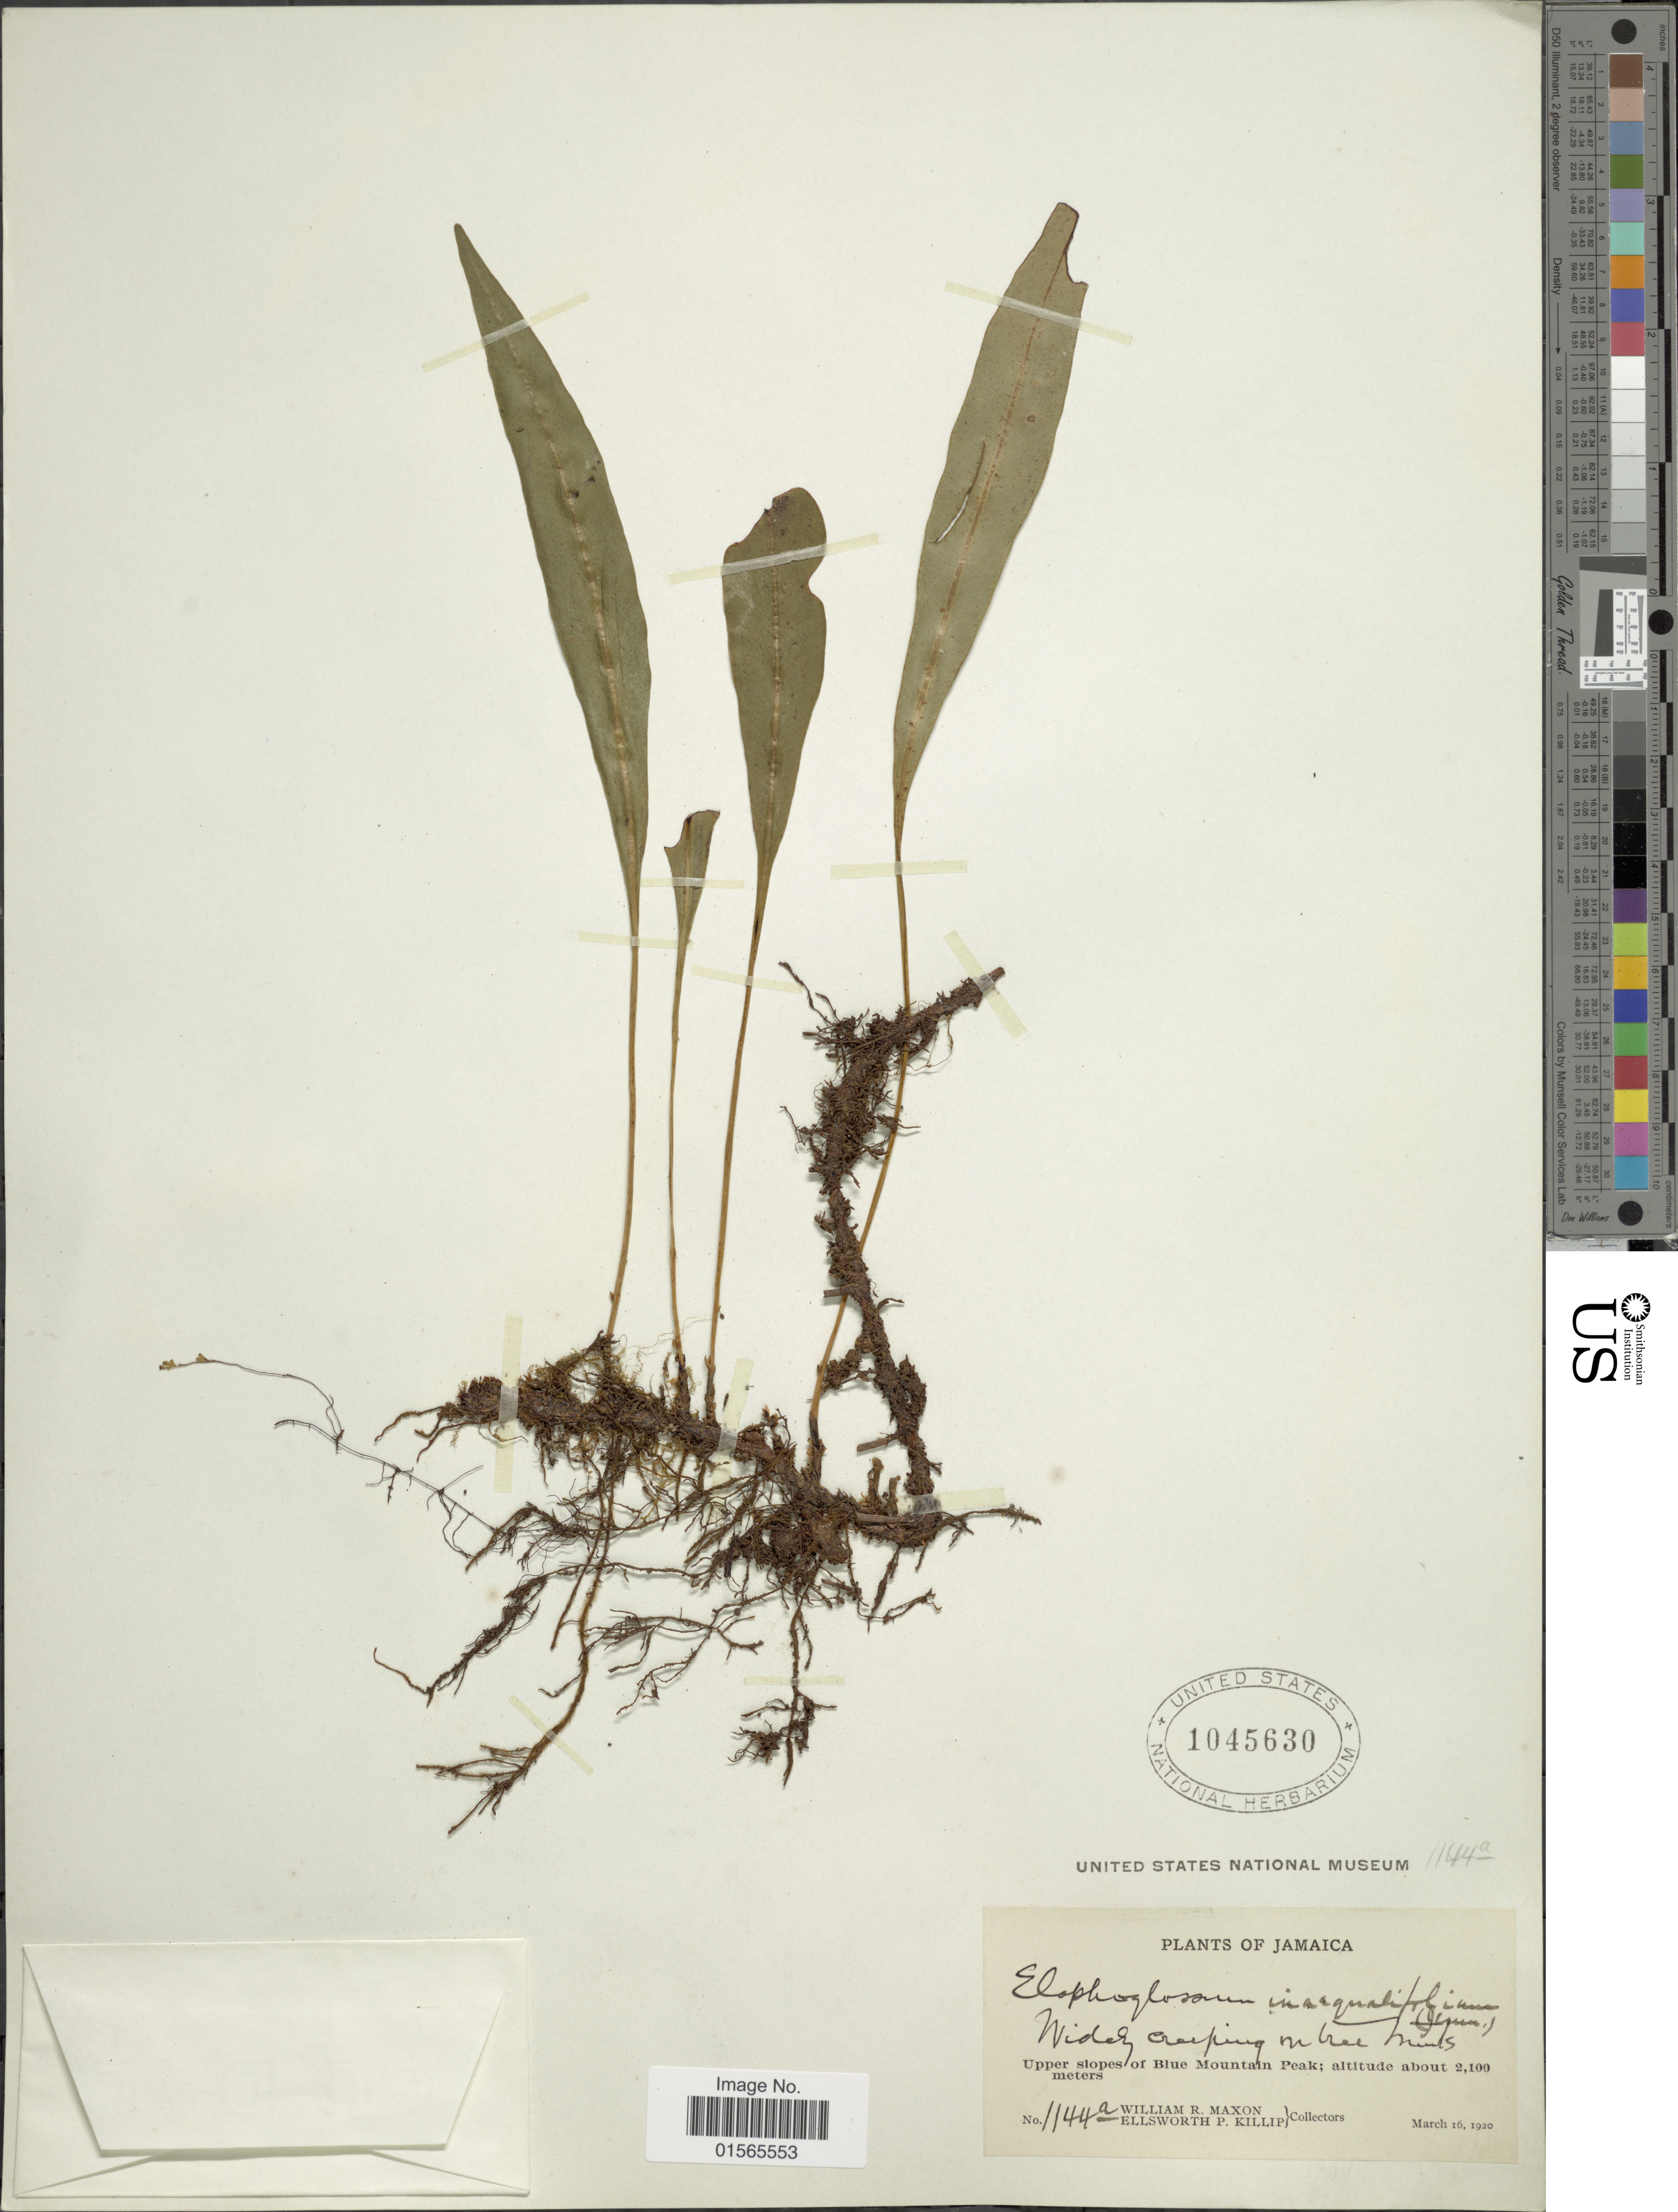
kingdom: Plantae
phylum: Tracheophyta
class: Polypodiopsida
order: Polypodiales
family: Dryopteridaceae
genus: Elaphoglossum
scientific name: Elaphoglossum inaequalifolium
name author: (Jenman) C. Chr.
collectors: W. R. Maxon & E. P. Killip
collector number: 1144a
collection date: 1920-03-16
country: Jamaica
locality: Upper slopes of Blue Mountain Peak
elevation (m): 2100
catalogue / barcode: US 1045630